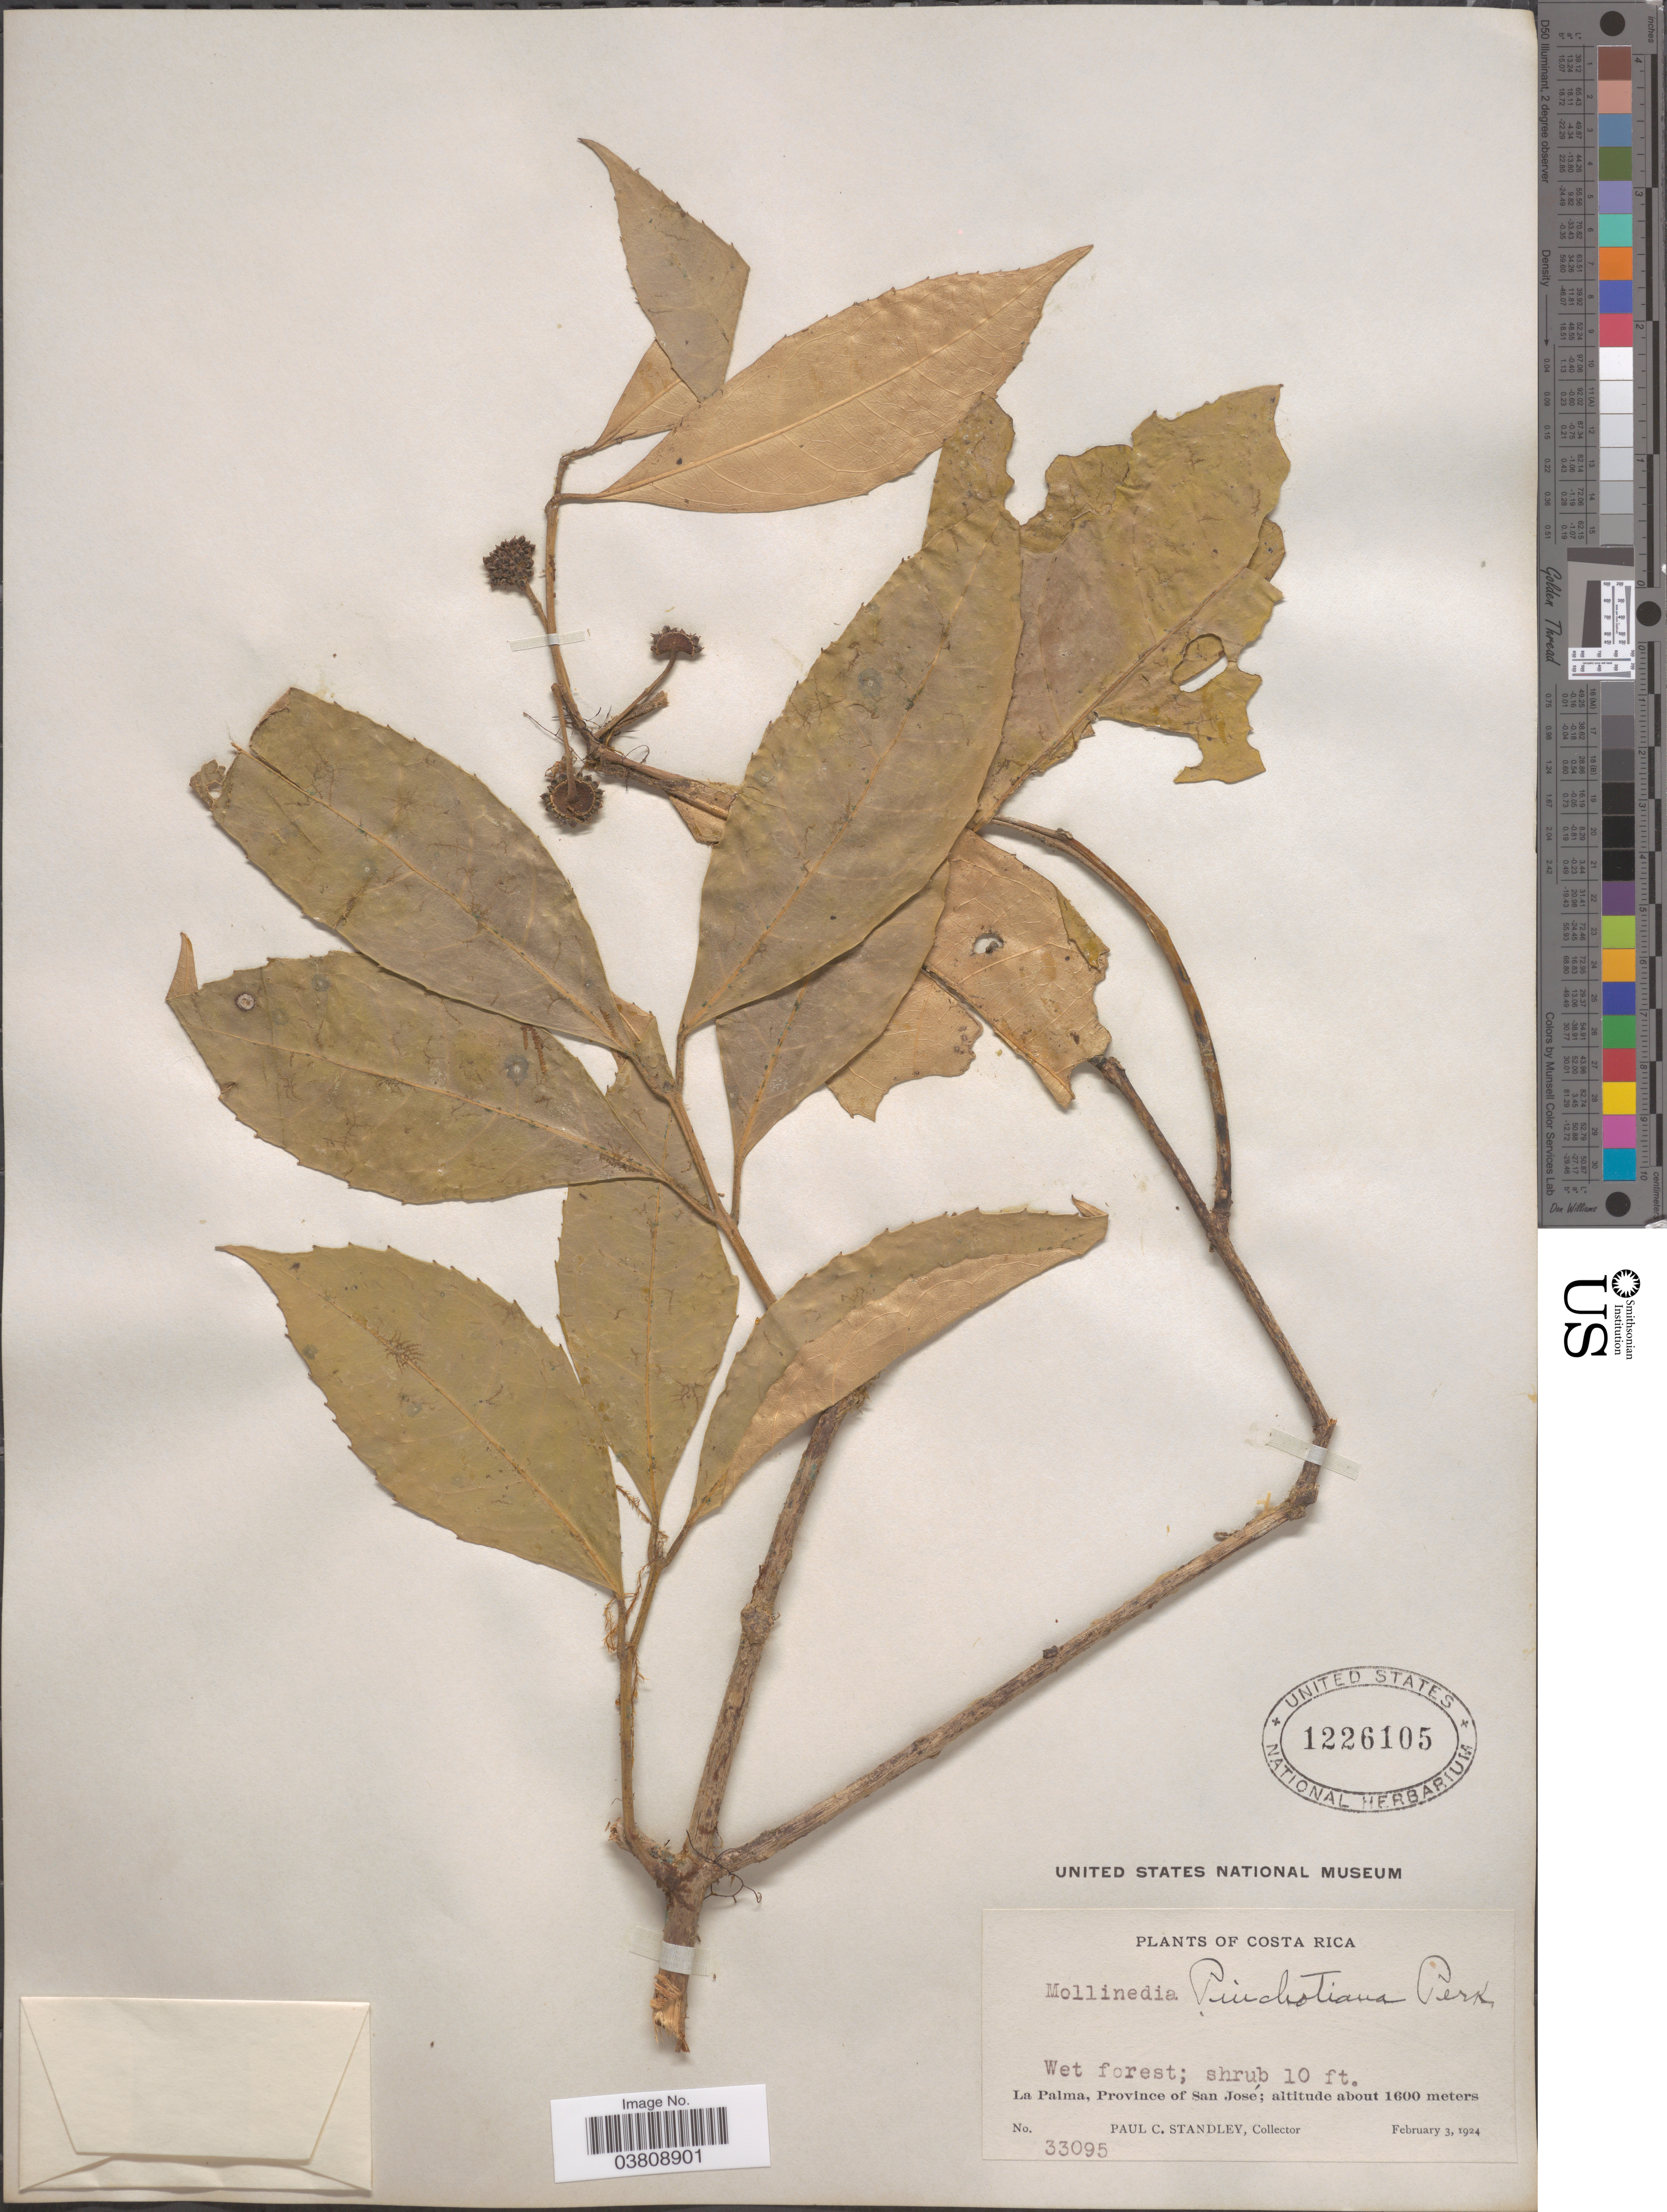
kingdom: Plantae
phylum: Tracheophyta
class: Magnoliopsida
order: Laurales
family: Monimiaceae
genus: Mollinedia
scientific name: Mollinedia pinchotiana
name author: Perkins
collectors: P. C. Standley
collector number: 33095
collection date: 1924-02-03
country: Costa Rica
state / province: San José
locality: La Palma.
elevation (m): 1600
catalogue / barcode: US 1226105